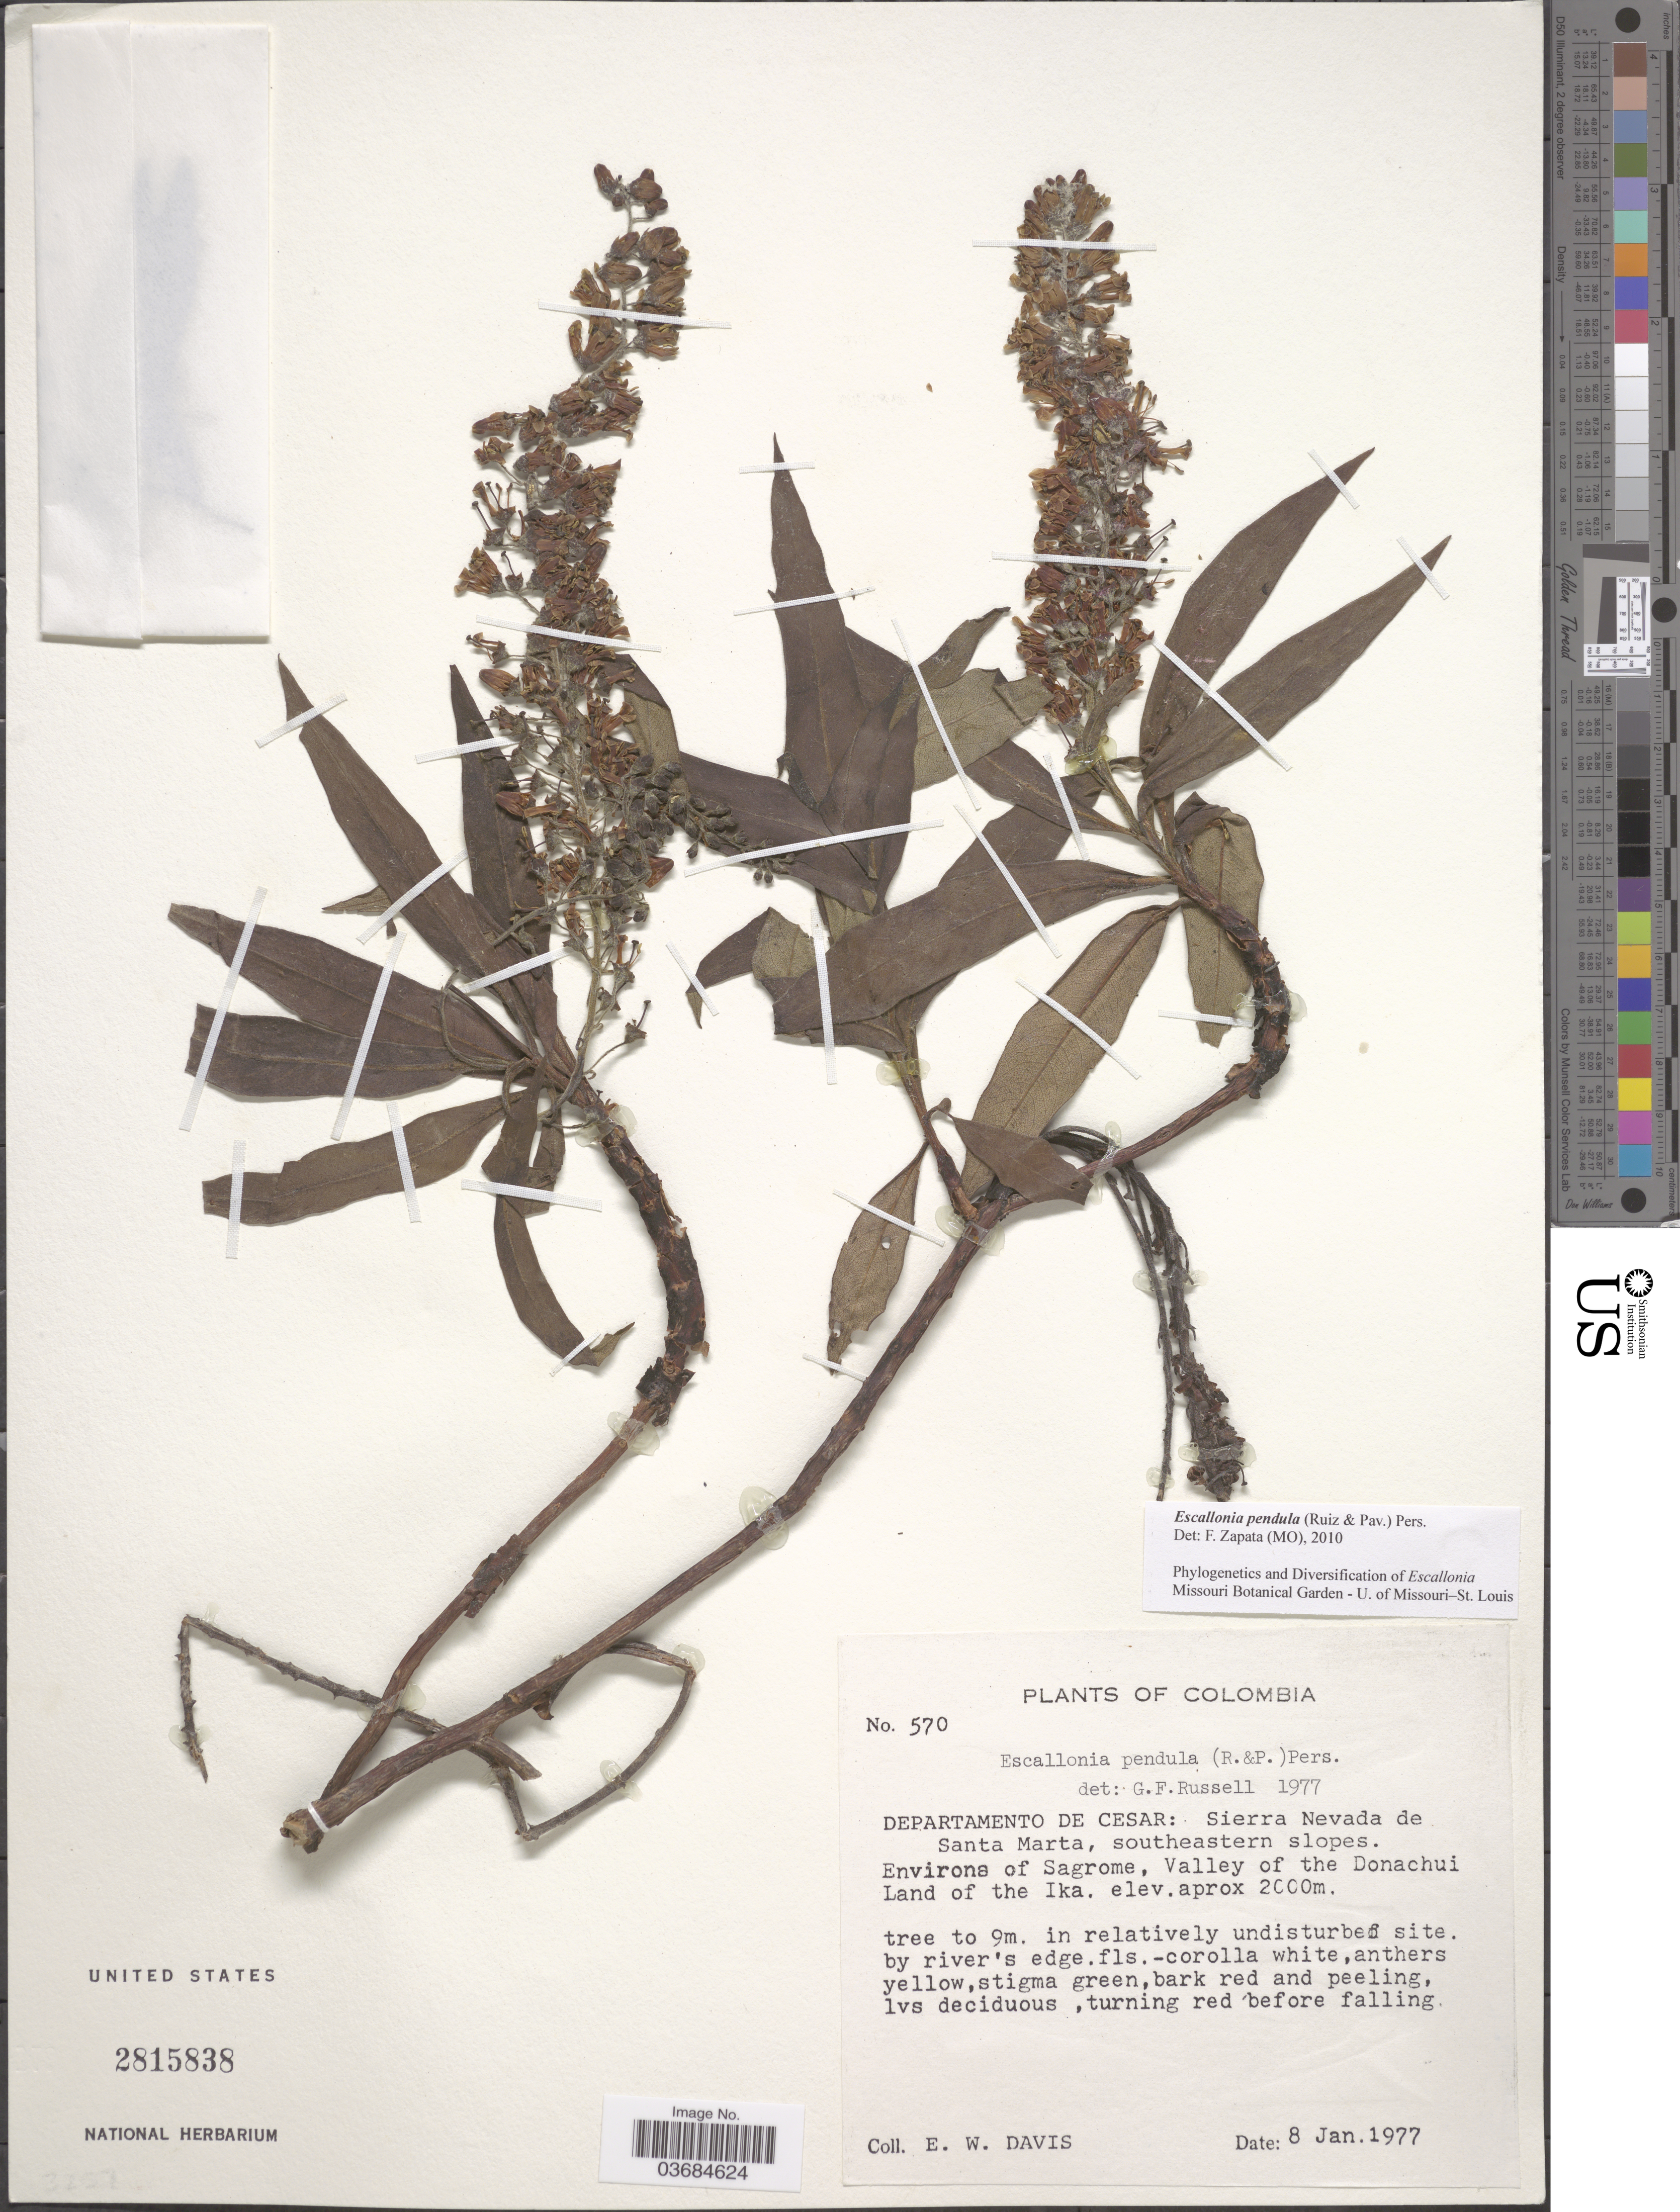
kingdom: Plantae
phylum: Tracheophyta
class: Magnoliopsida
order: Escalloniales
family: Escalloniaceae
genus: Escallonia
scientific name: Escallonia pendula var. pendula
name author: (Ruiz & Pav.) Pers.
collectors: E. W. Davis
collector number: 570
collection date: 1977-01-08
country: Colombia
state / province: Cesar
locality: Departamento de Cesar: Sierra Nevada de Santa Marta, southeastern slopes. Environs of Sagrome, Valley of the Donachui Land of the Ika.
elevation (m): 2000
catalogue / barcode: US 2815838